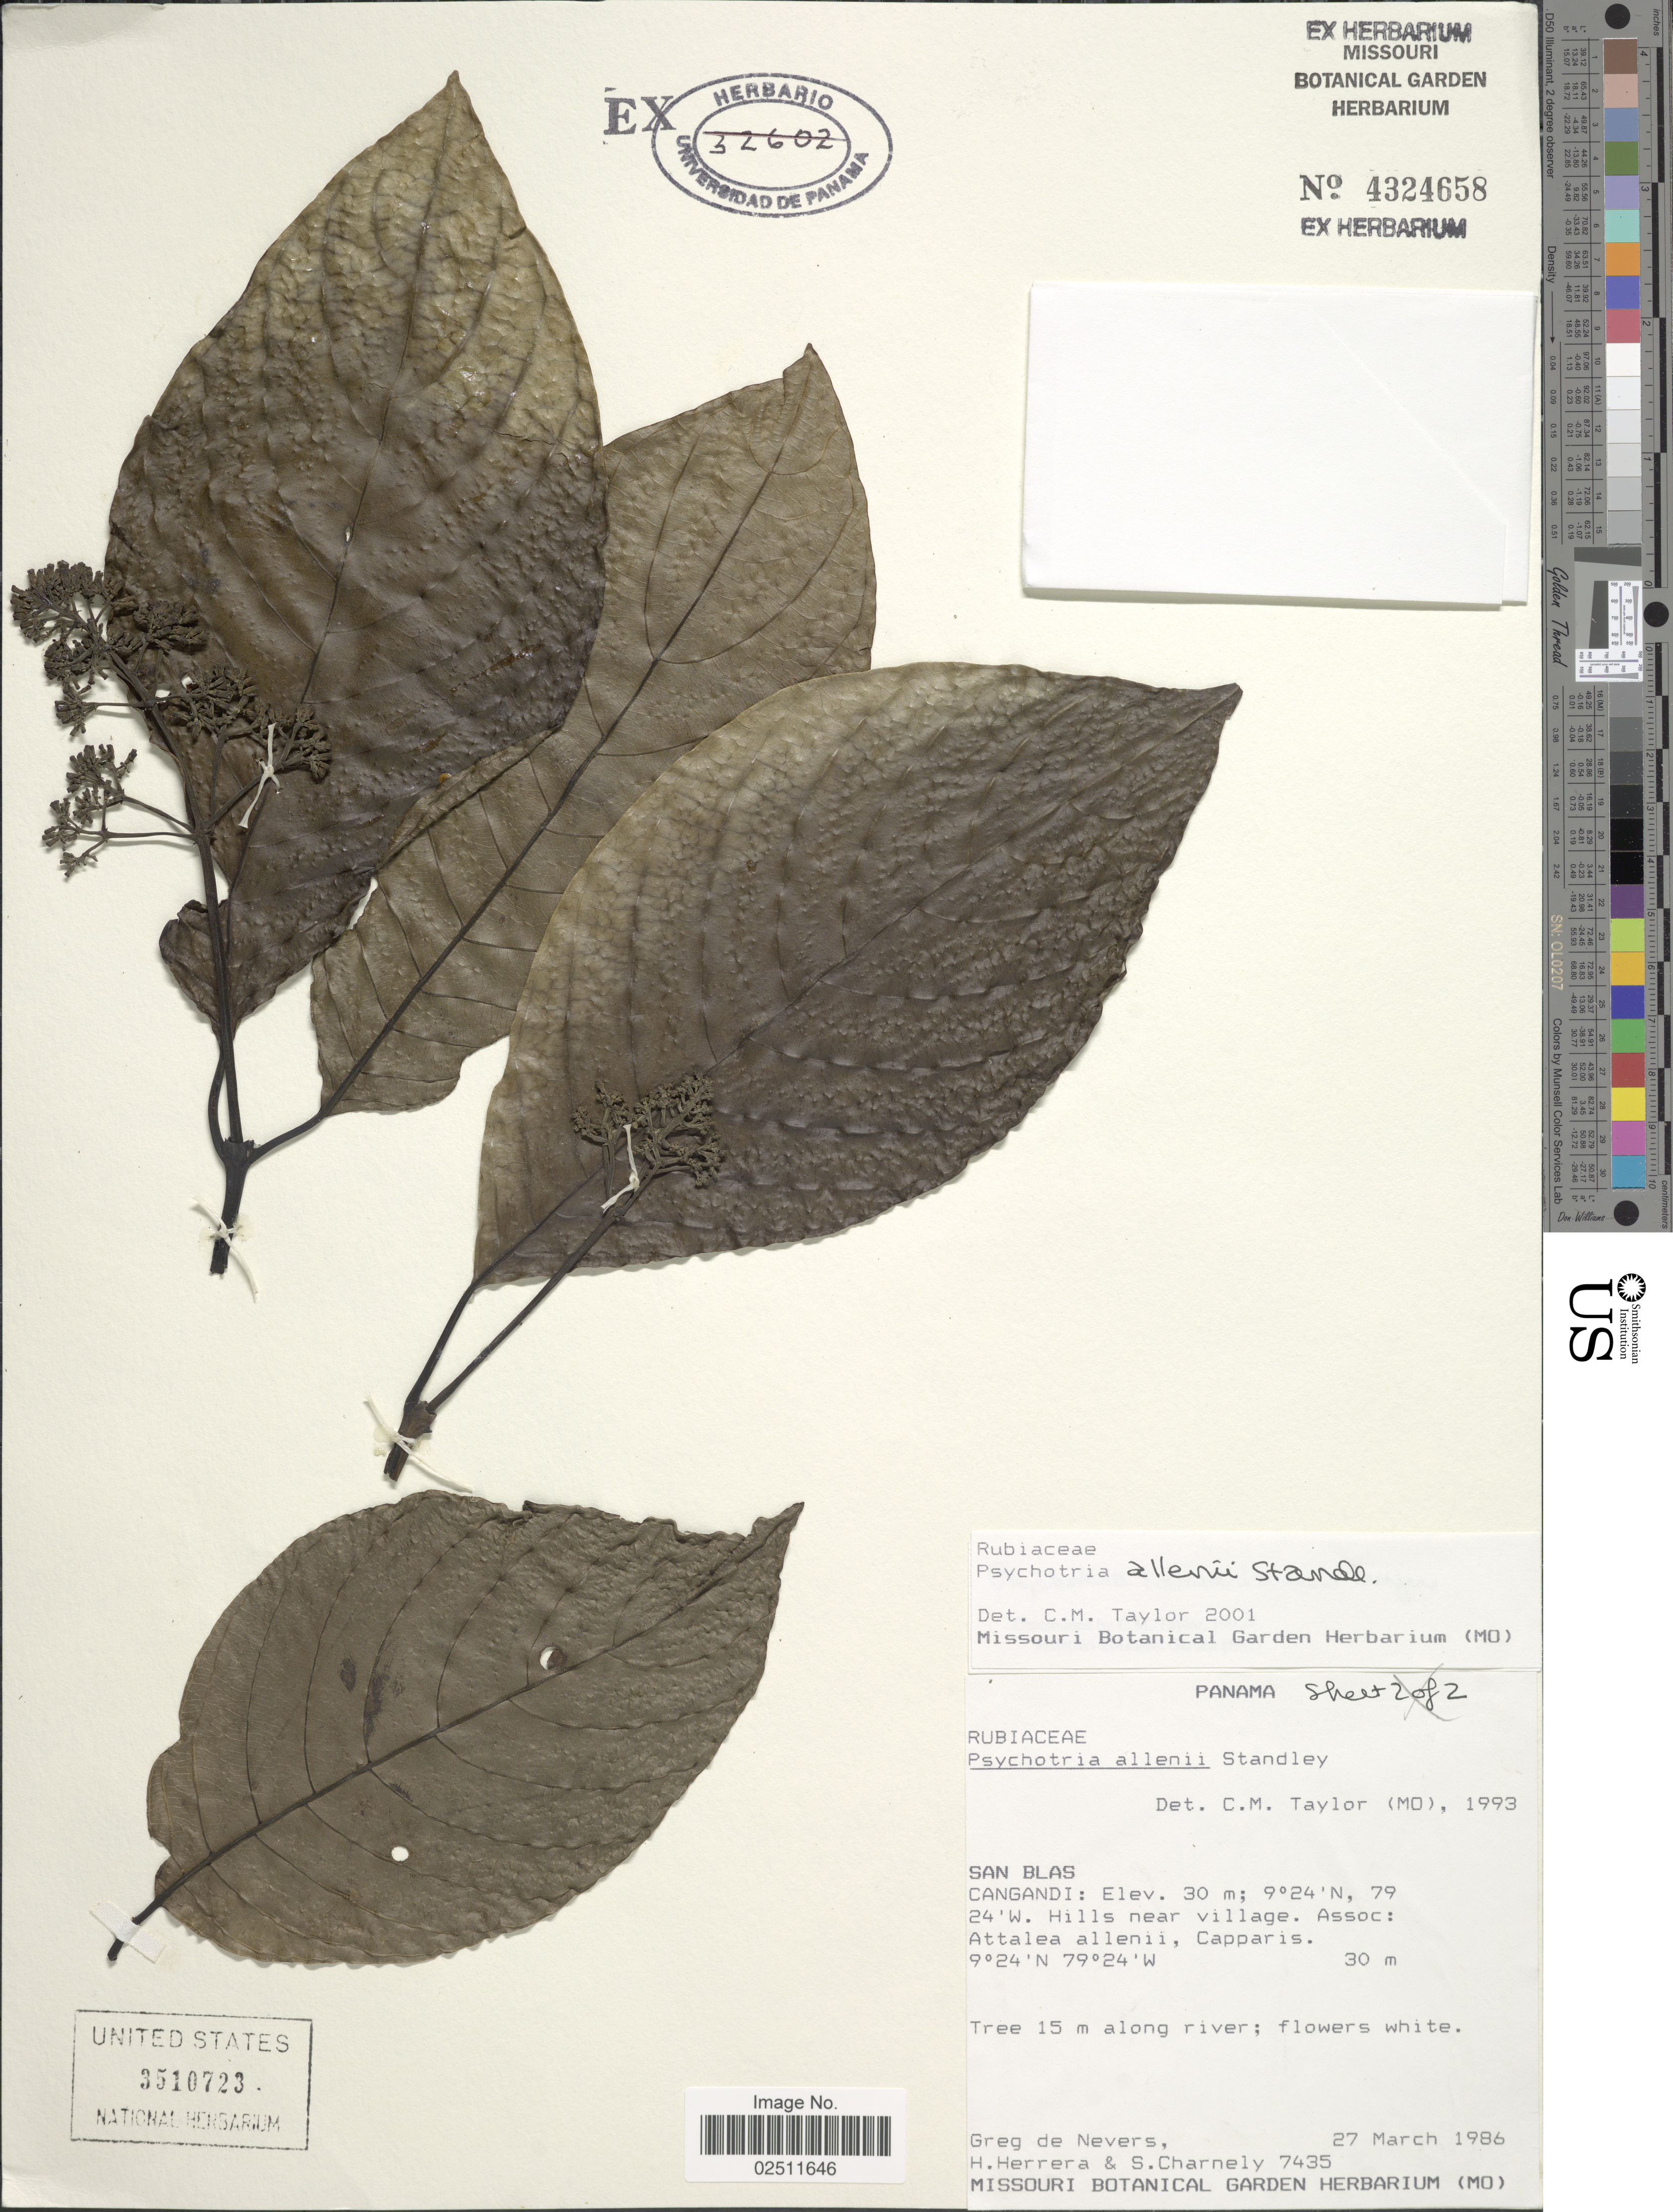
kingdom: Plantae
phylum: Tracheophyta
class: Magnoliopsida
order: Gentianales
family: Rubiaceae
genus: Psychotria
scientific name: Psychotria allenii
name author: Standl. in Woodson & Schery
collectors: G. C. de Nevers, H. Herrera & S. Charnely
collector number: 7435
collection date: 1986-03-27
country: Panama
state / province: Kuna Yala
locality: San Blas. Cangandi. Hills near village, Assoc: Attalea allenii, Capparis.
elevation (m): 30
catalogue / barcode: US 3510723